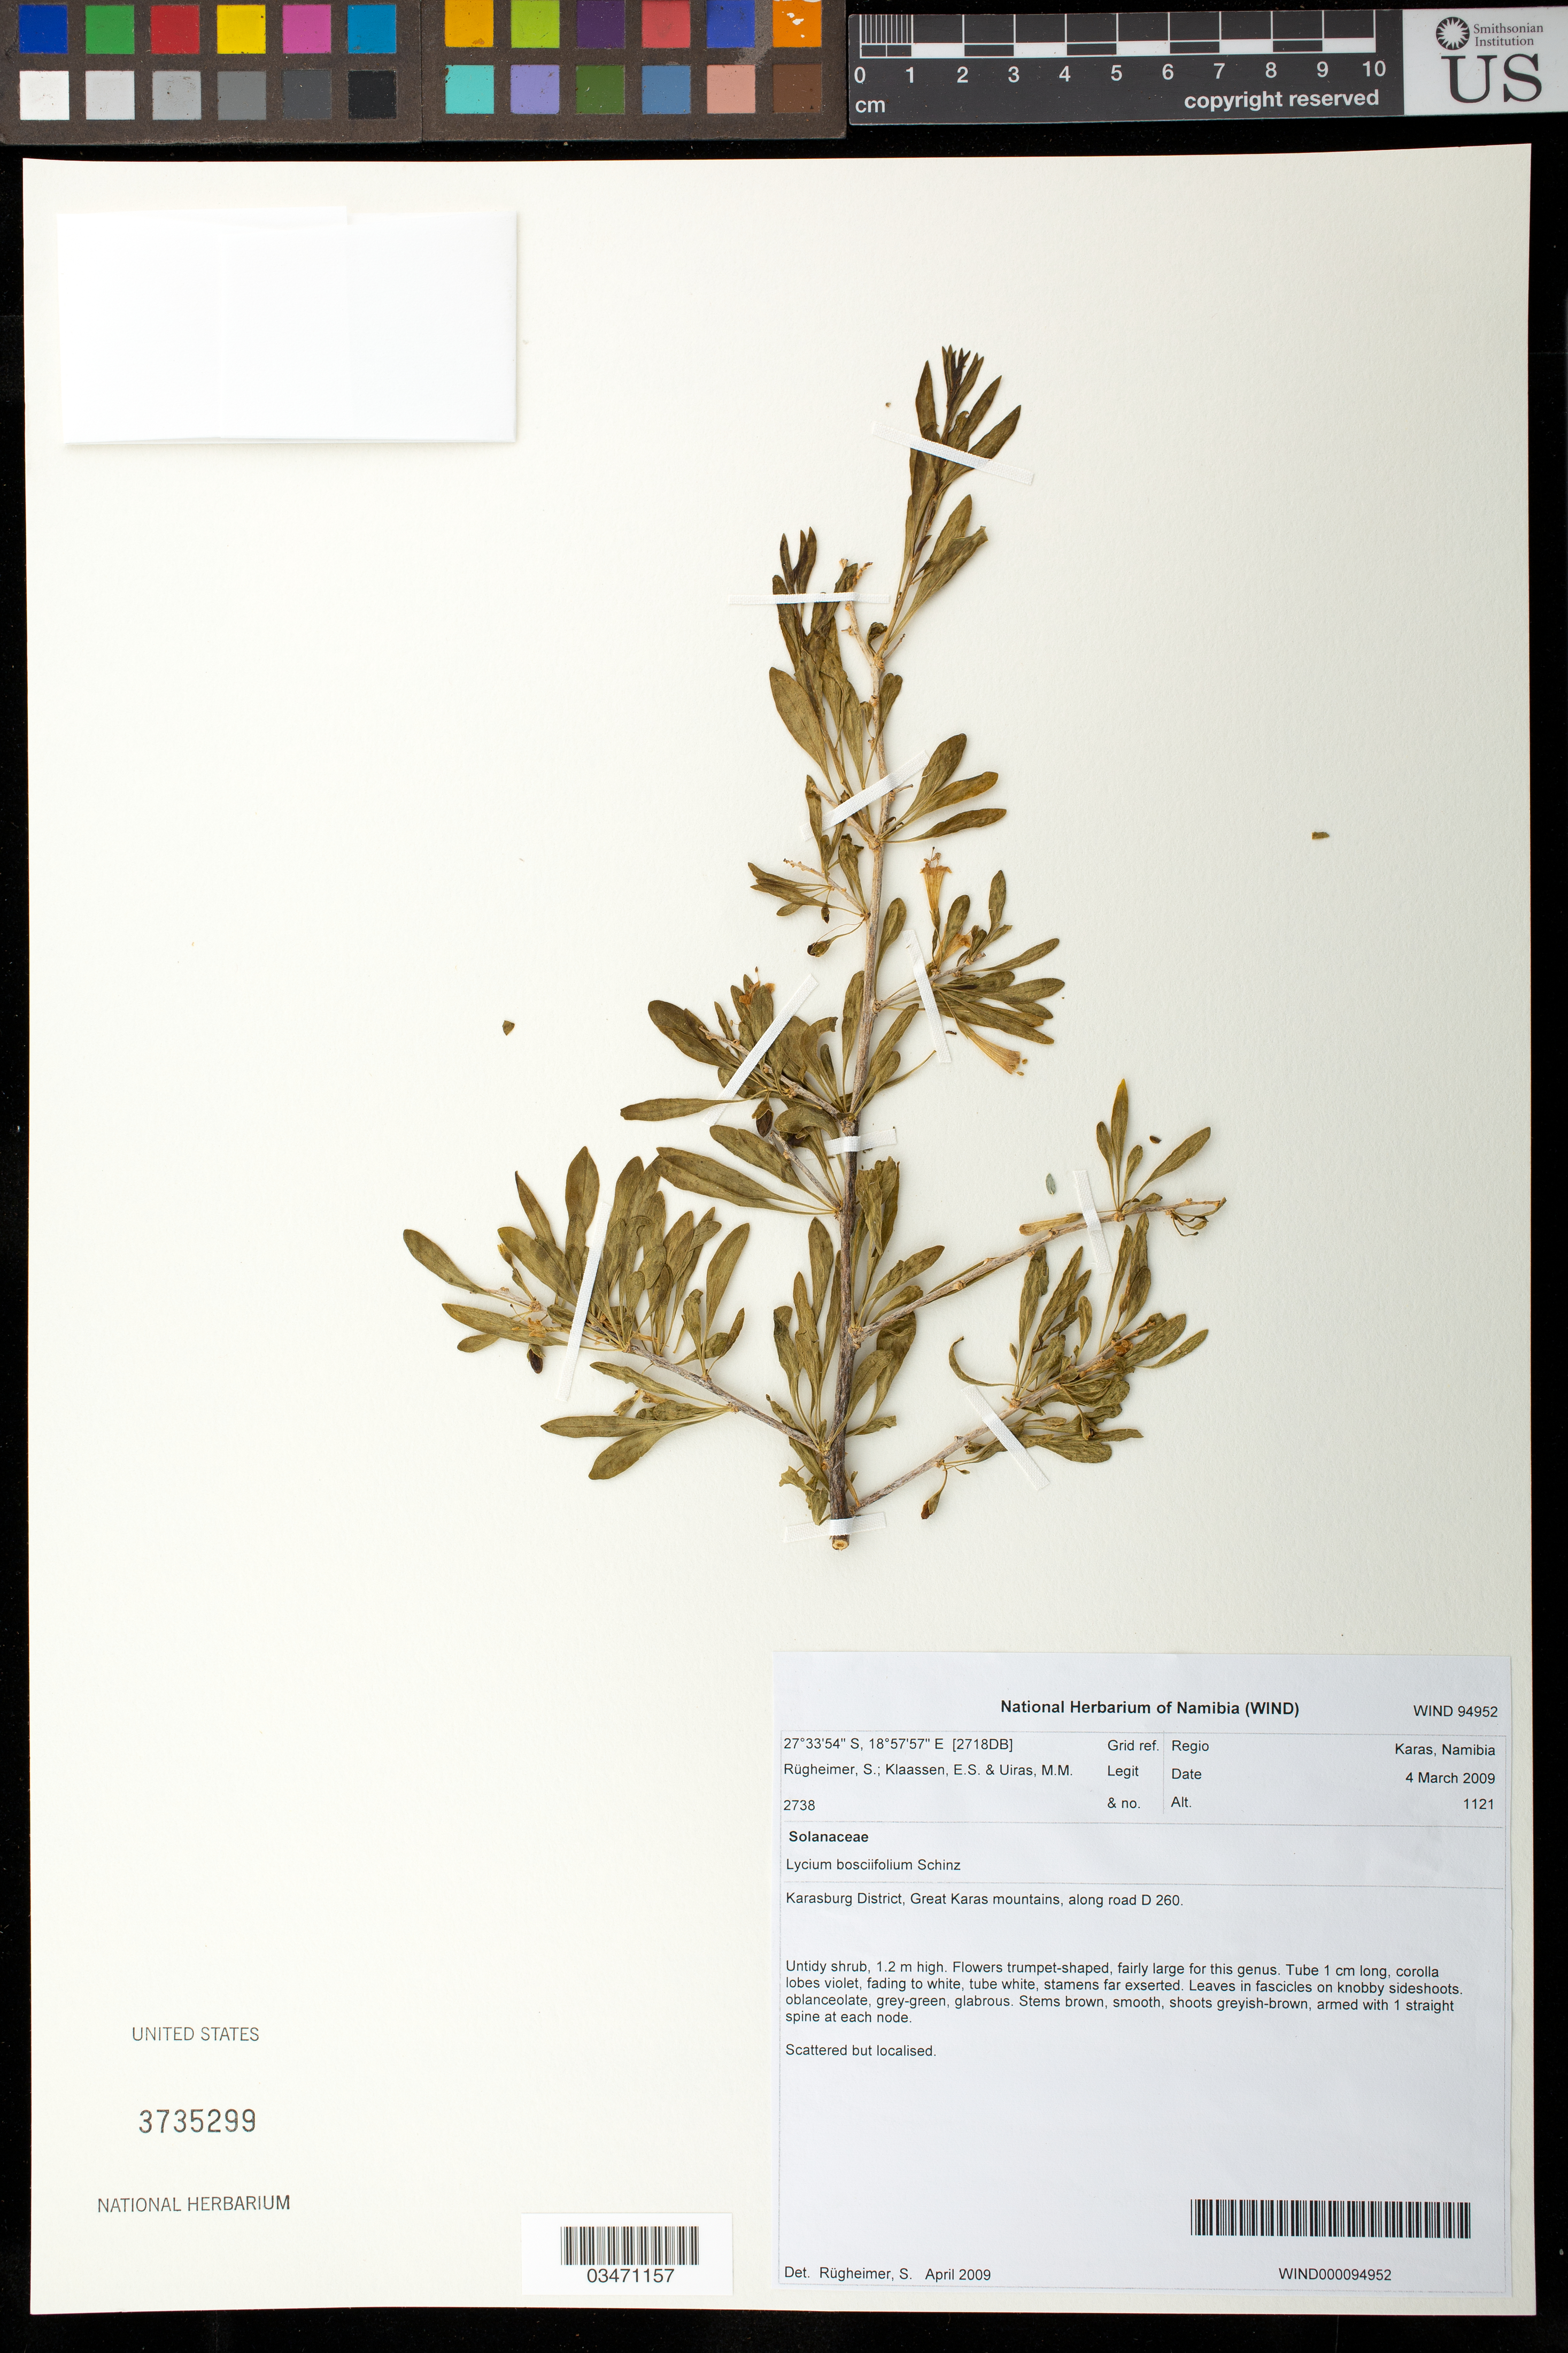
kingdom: Plantae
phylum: Tracheophyta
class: Magnoliopsida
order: Solanales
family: Solanaceae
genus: Lycium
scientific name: Lycium bosciifolium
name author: Schinz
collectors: S. Rugheimer, E. S. Klaassen & M. Uiras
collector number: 2738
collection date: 2009-03-04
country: Namibia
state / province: Karas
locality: Karasburg District, Great Karas mountains, along road D 260.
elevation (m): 1156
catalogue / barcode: US 3735299